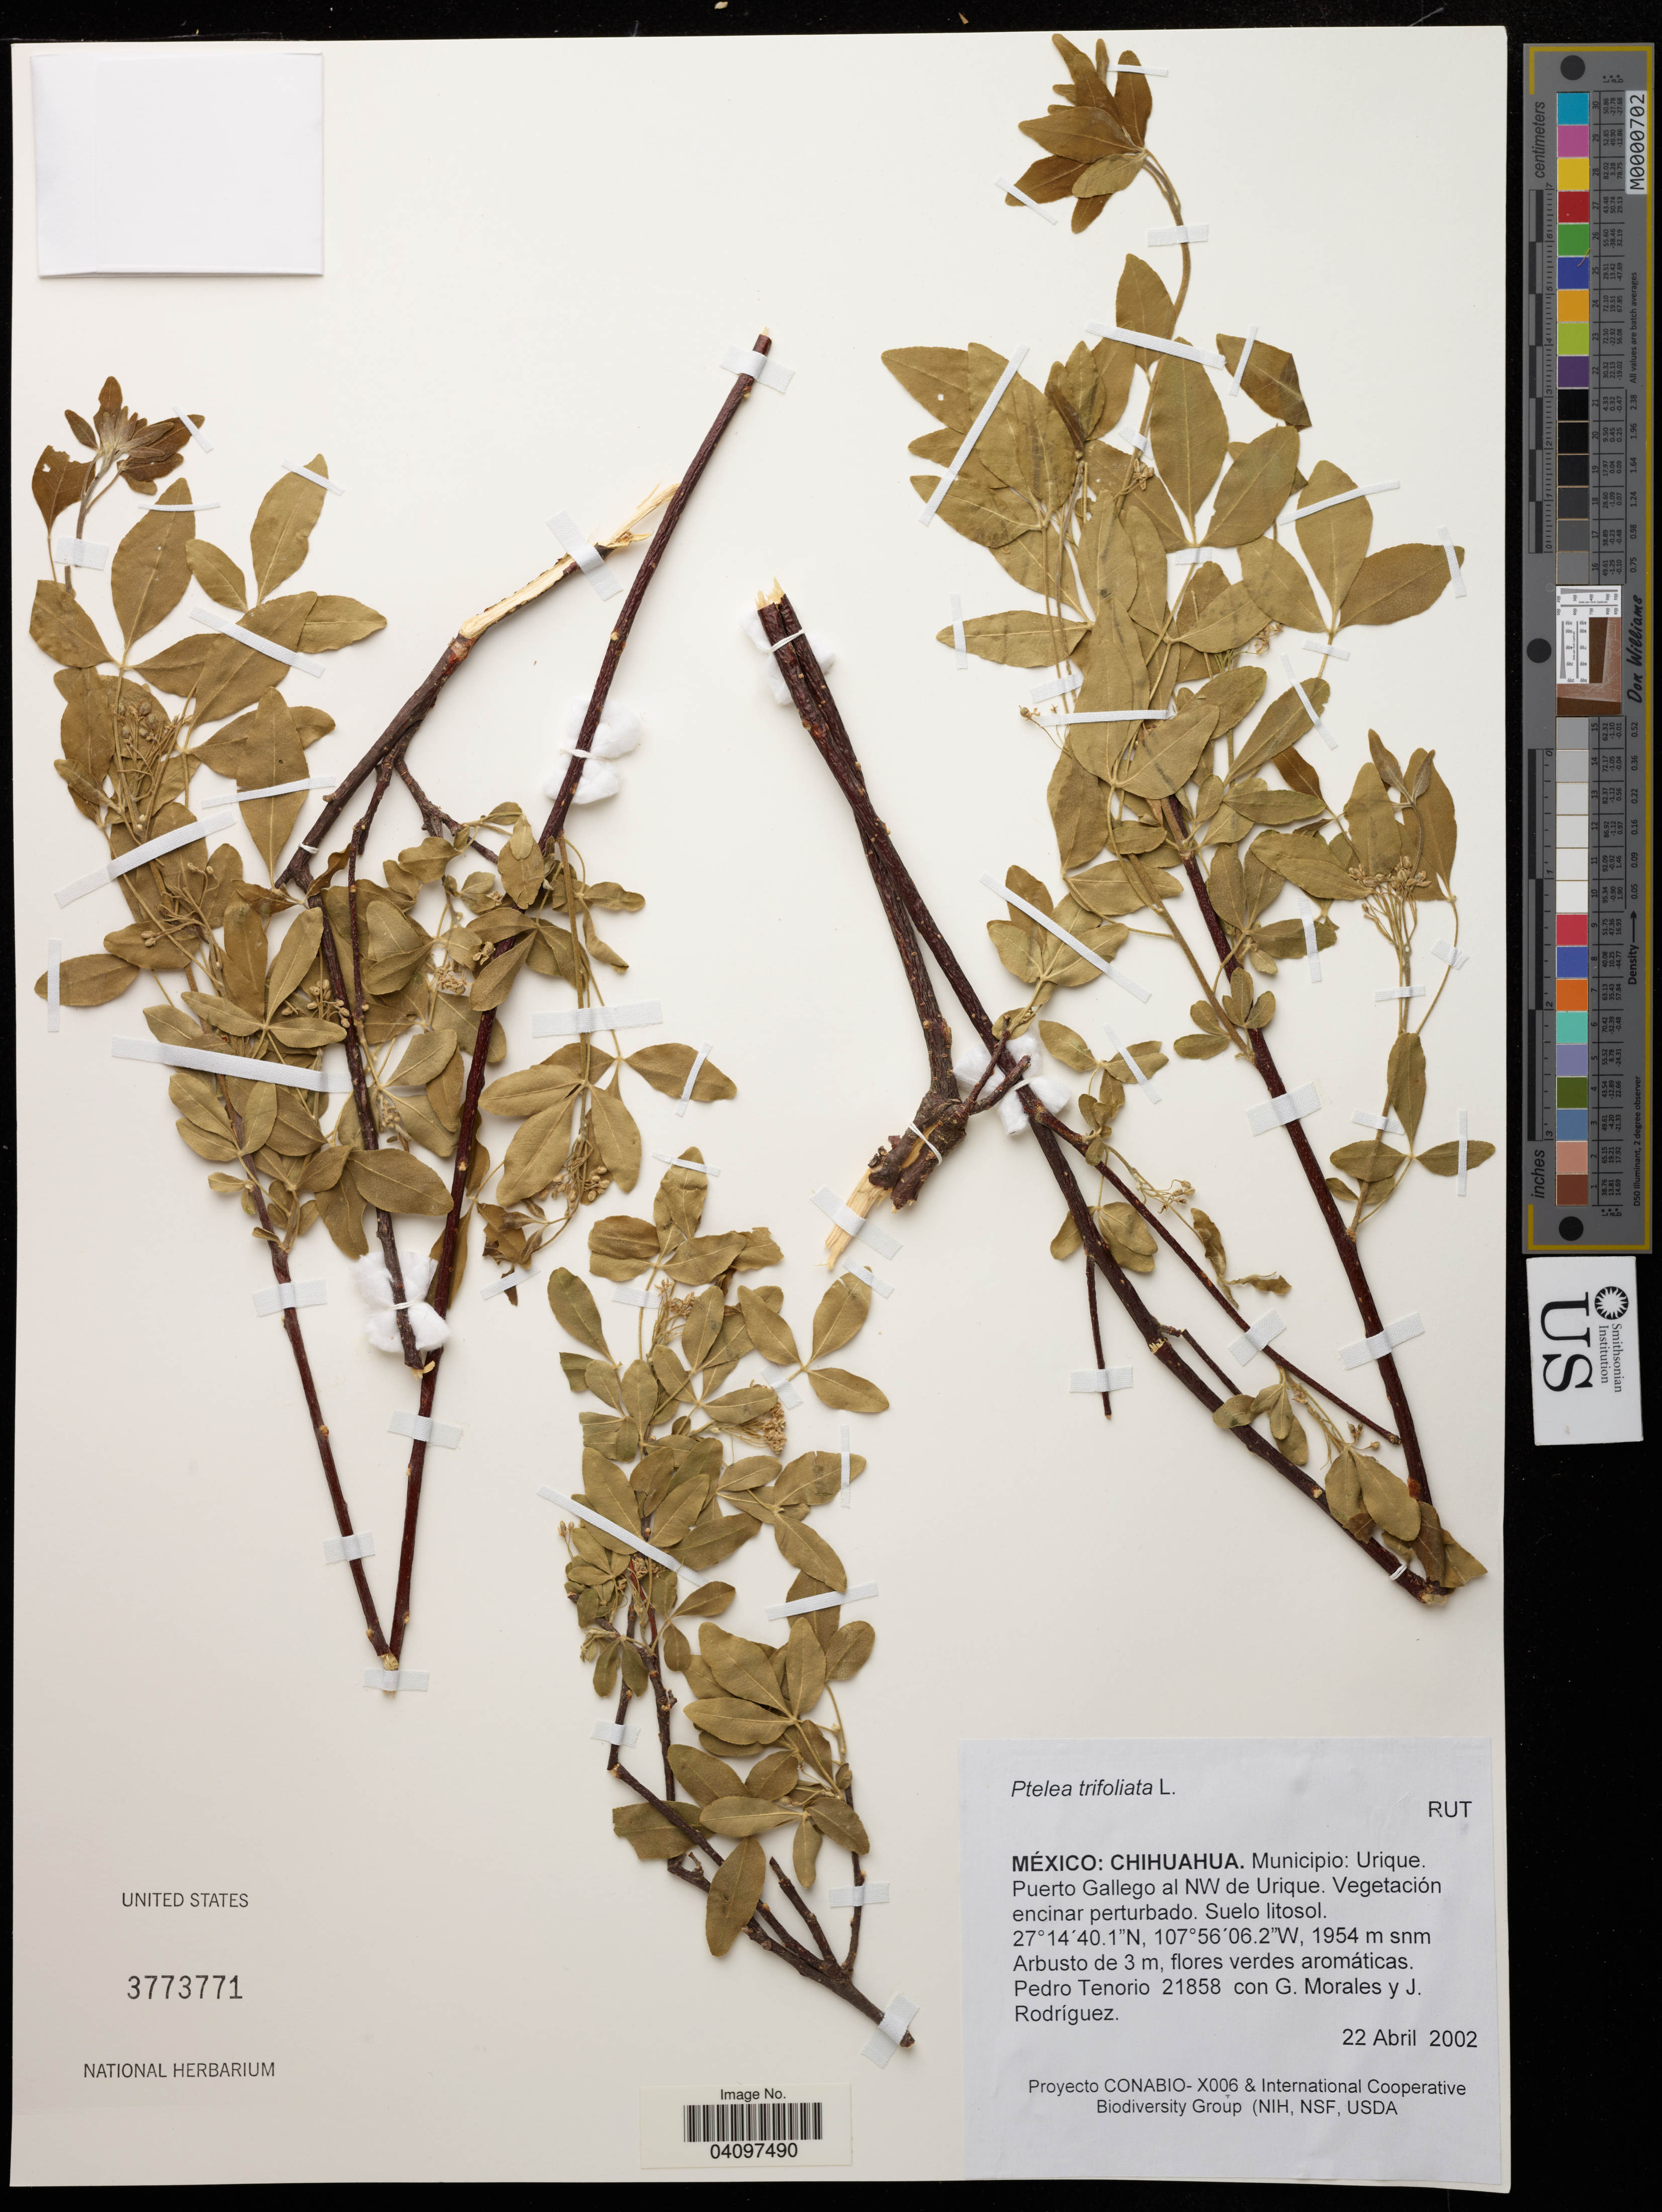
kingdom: Plantae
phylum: Tracheophyta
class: Magnoliopsida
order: Sapindales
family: Rutaceae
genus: Ptelea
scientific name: Ptelea trifoliata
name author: L.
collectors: Tenorio, P., G. Morales & J. Rodriguez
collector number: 21858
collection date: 2002-04-22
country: Mexico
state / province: Chihuahua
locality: Municipio: Urique. Puerto Gallego al NW de Urique.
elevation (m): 1954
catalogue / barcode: US 3773771